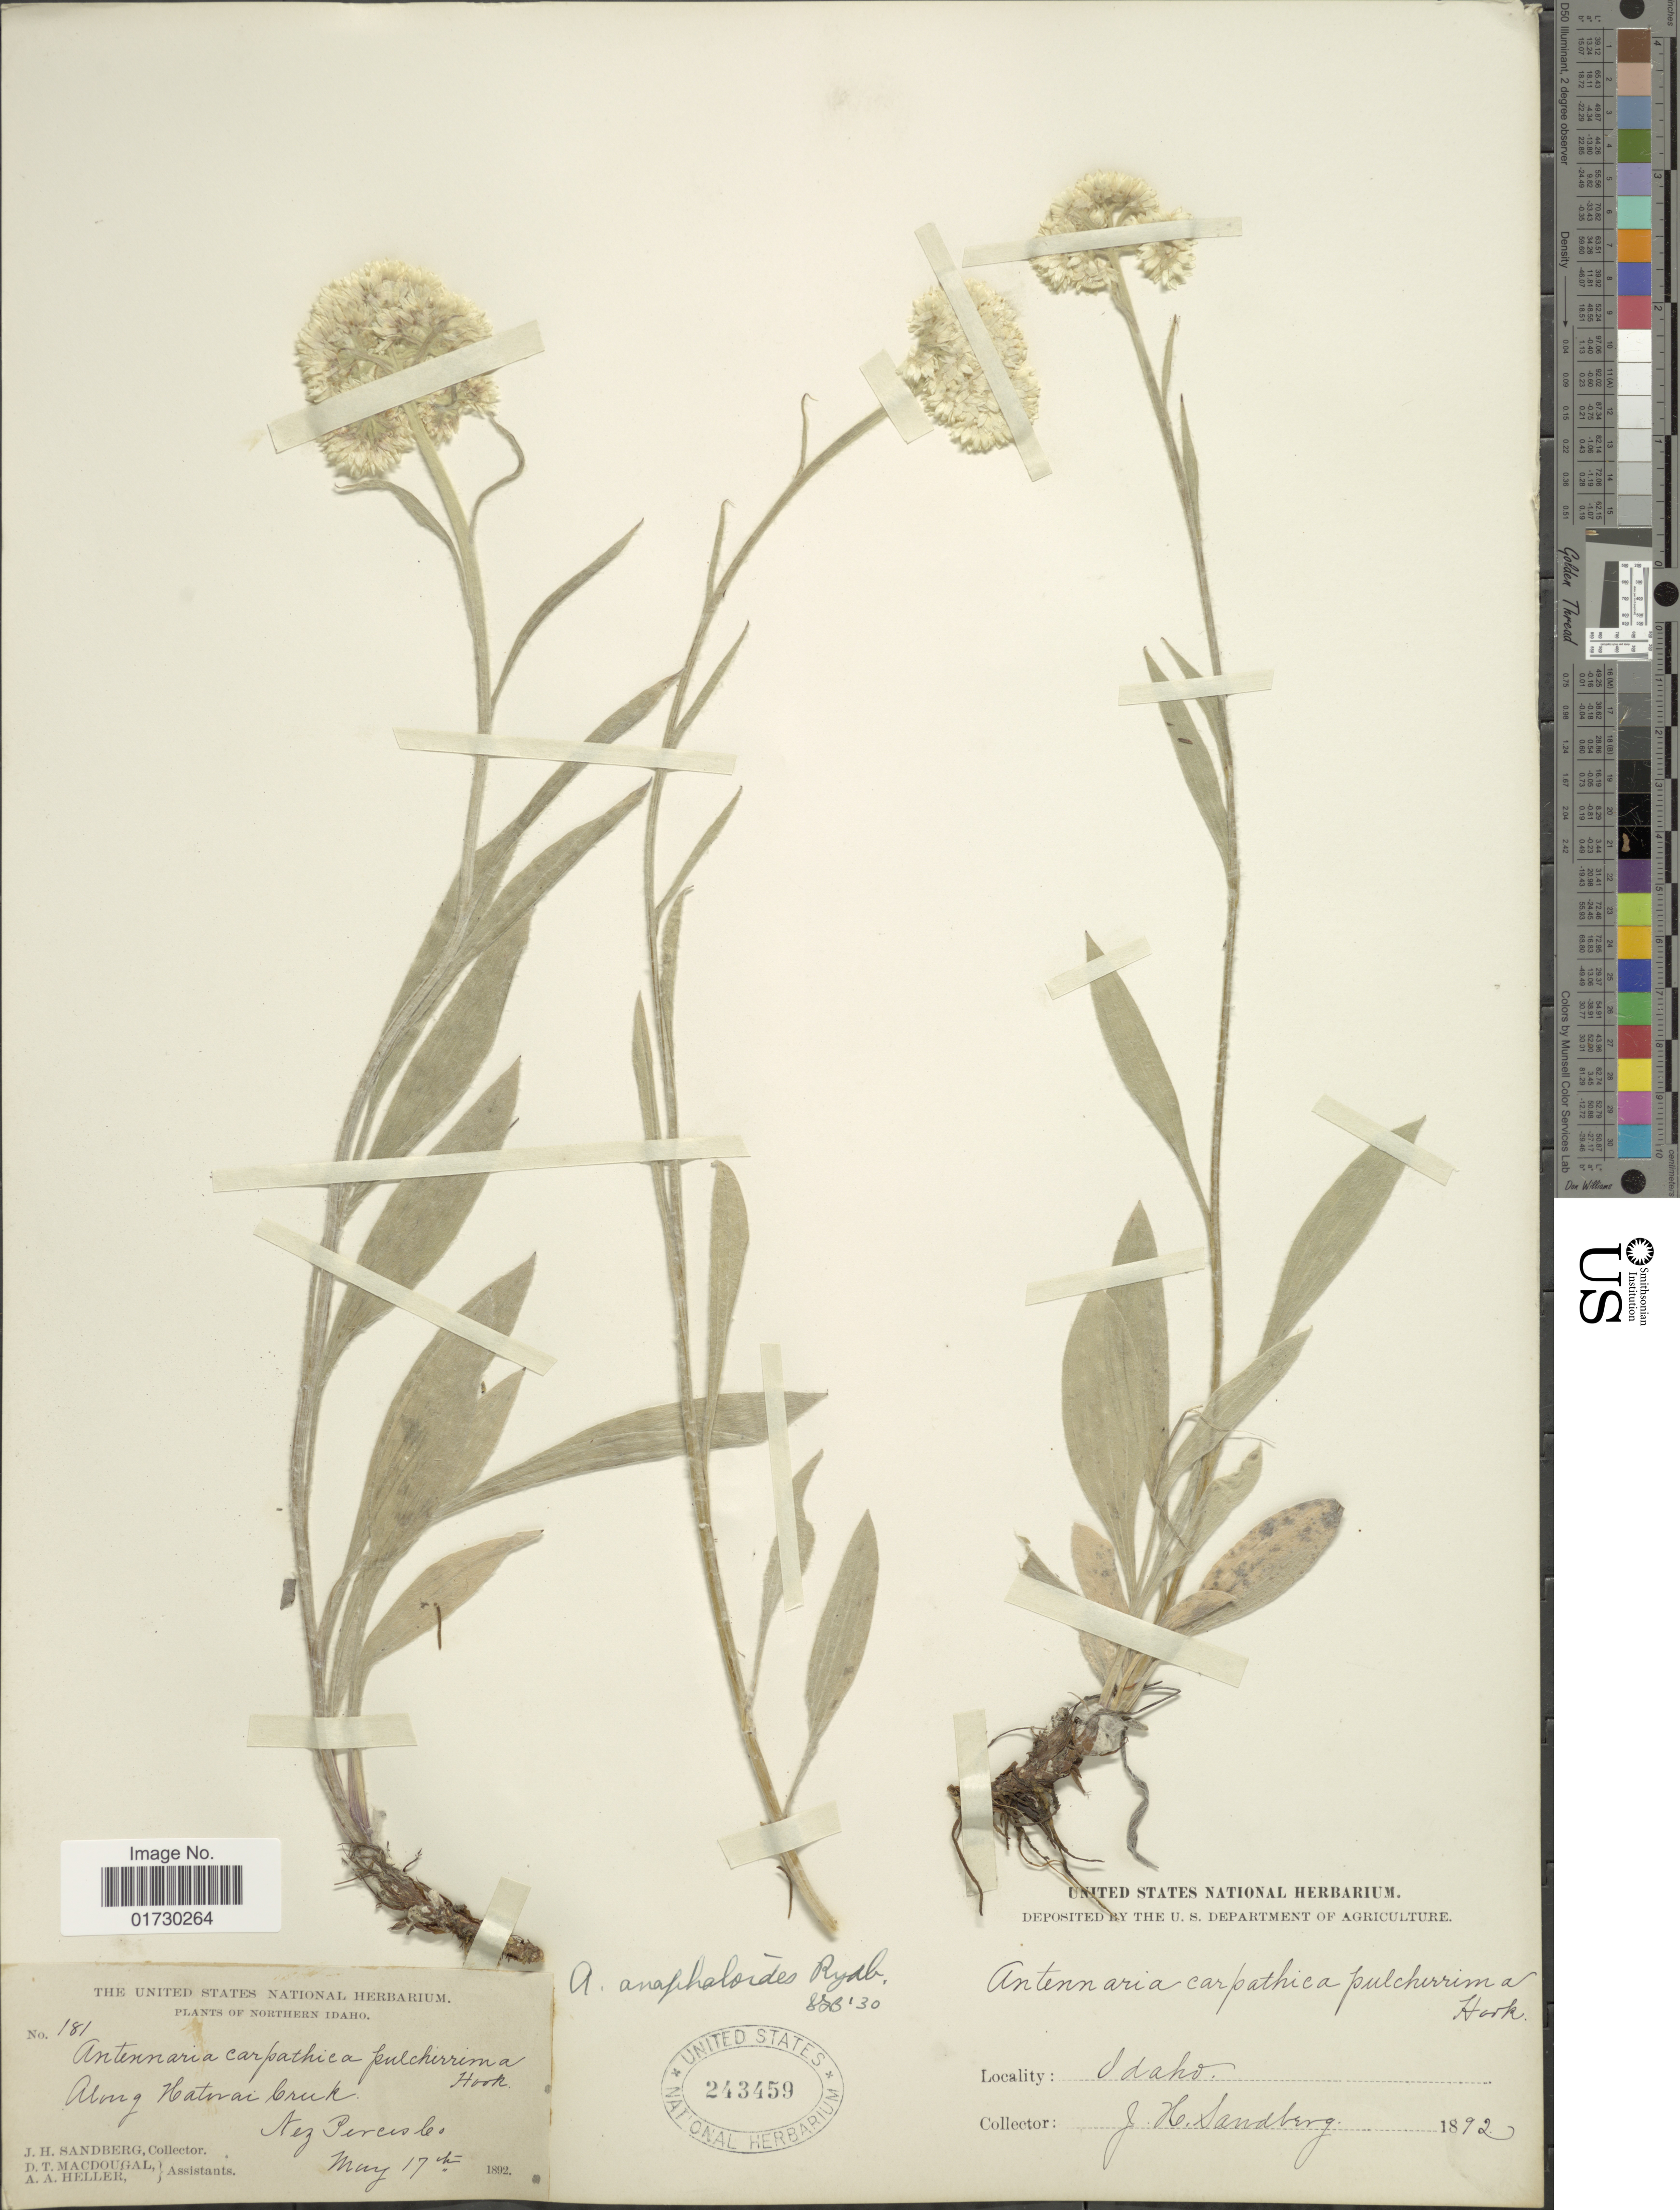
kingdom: Plantae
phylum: Tracheophyta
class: Magnoliopsida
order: Asterales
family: Asteraceae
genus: Antennaria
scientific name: Antennaria anaphaloides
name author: Rydb.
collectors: J. H. Sandberg, D. T. MacDougal & A. A. Heller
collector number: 181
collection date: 1892-05-17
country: United States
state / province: Idaho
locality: Northern Idaho, Along Hatorai Creek, Nez Pereis Co.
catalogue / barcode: US 243459